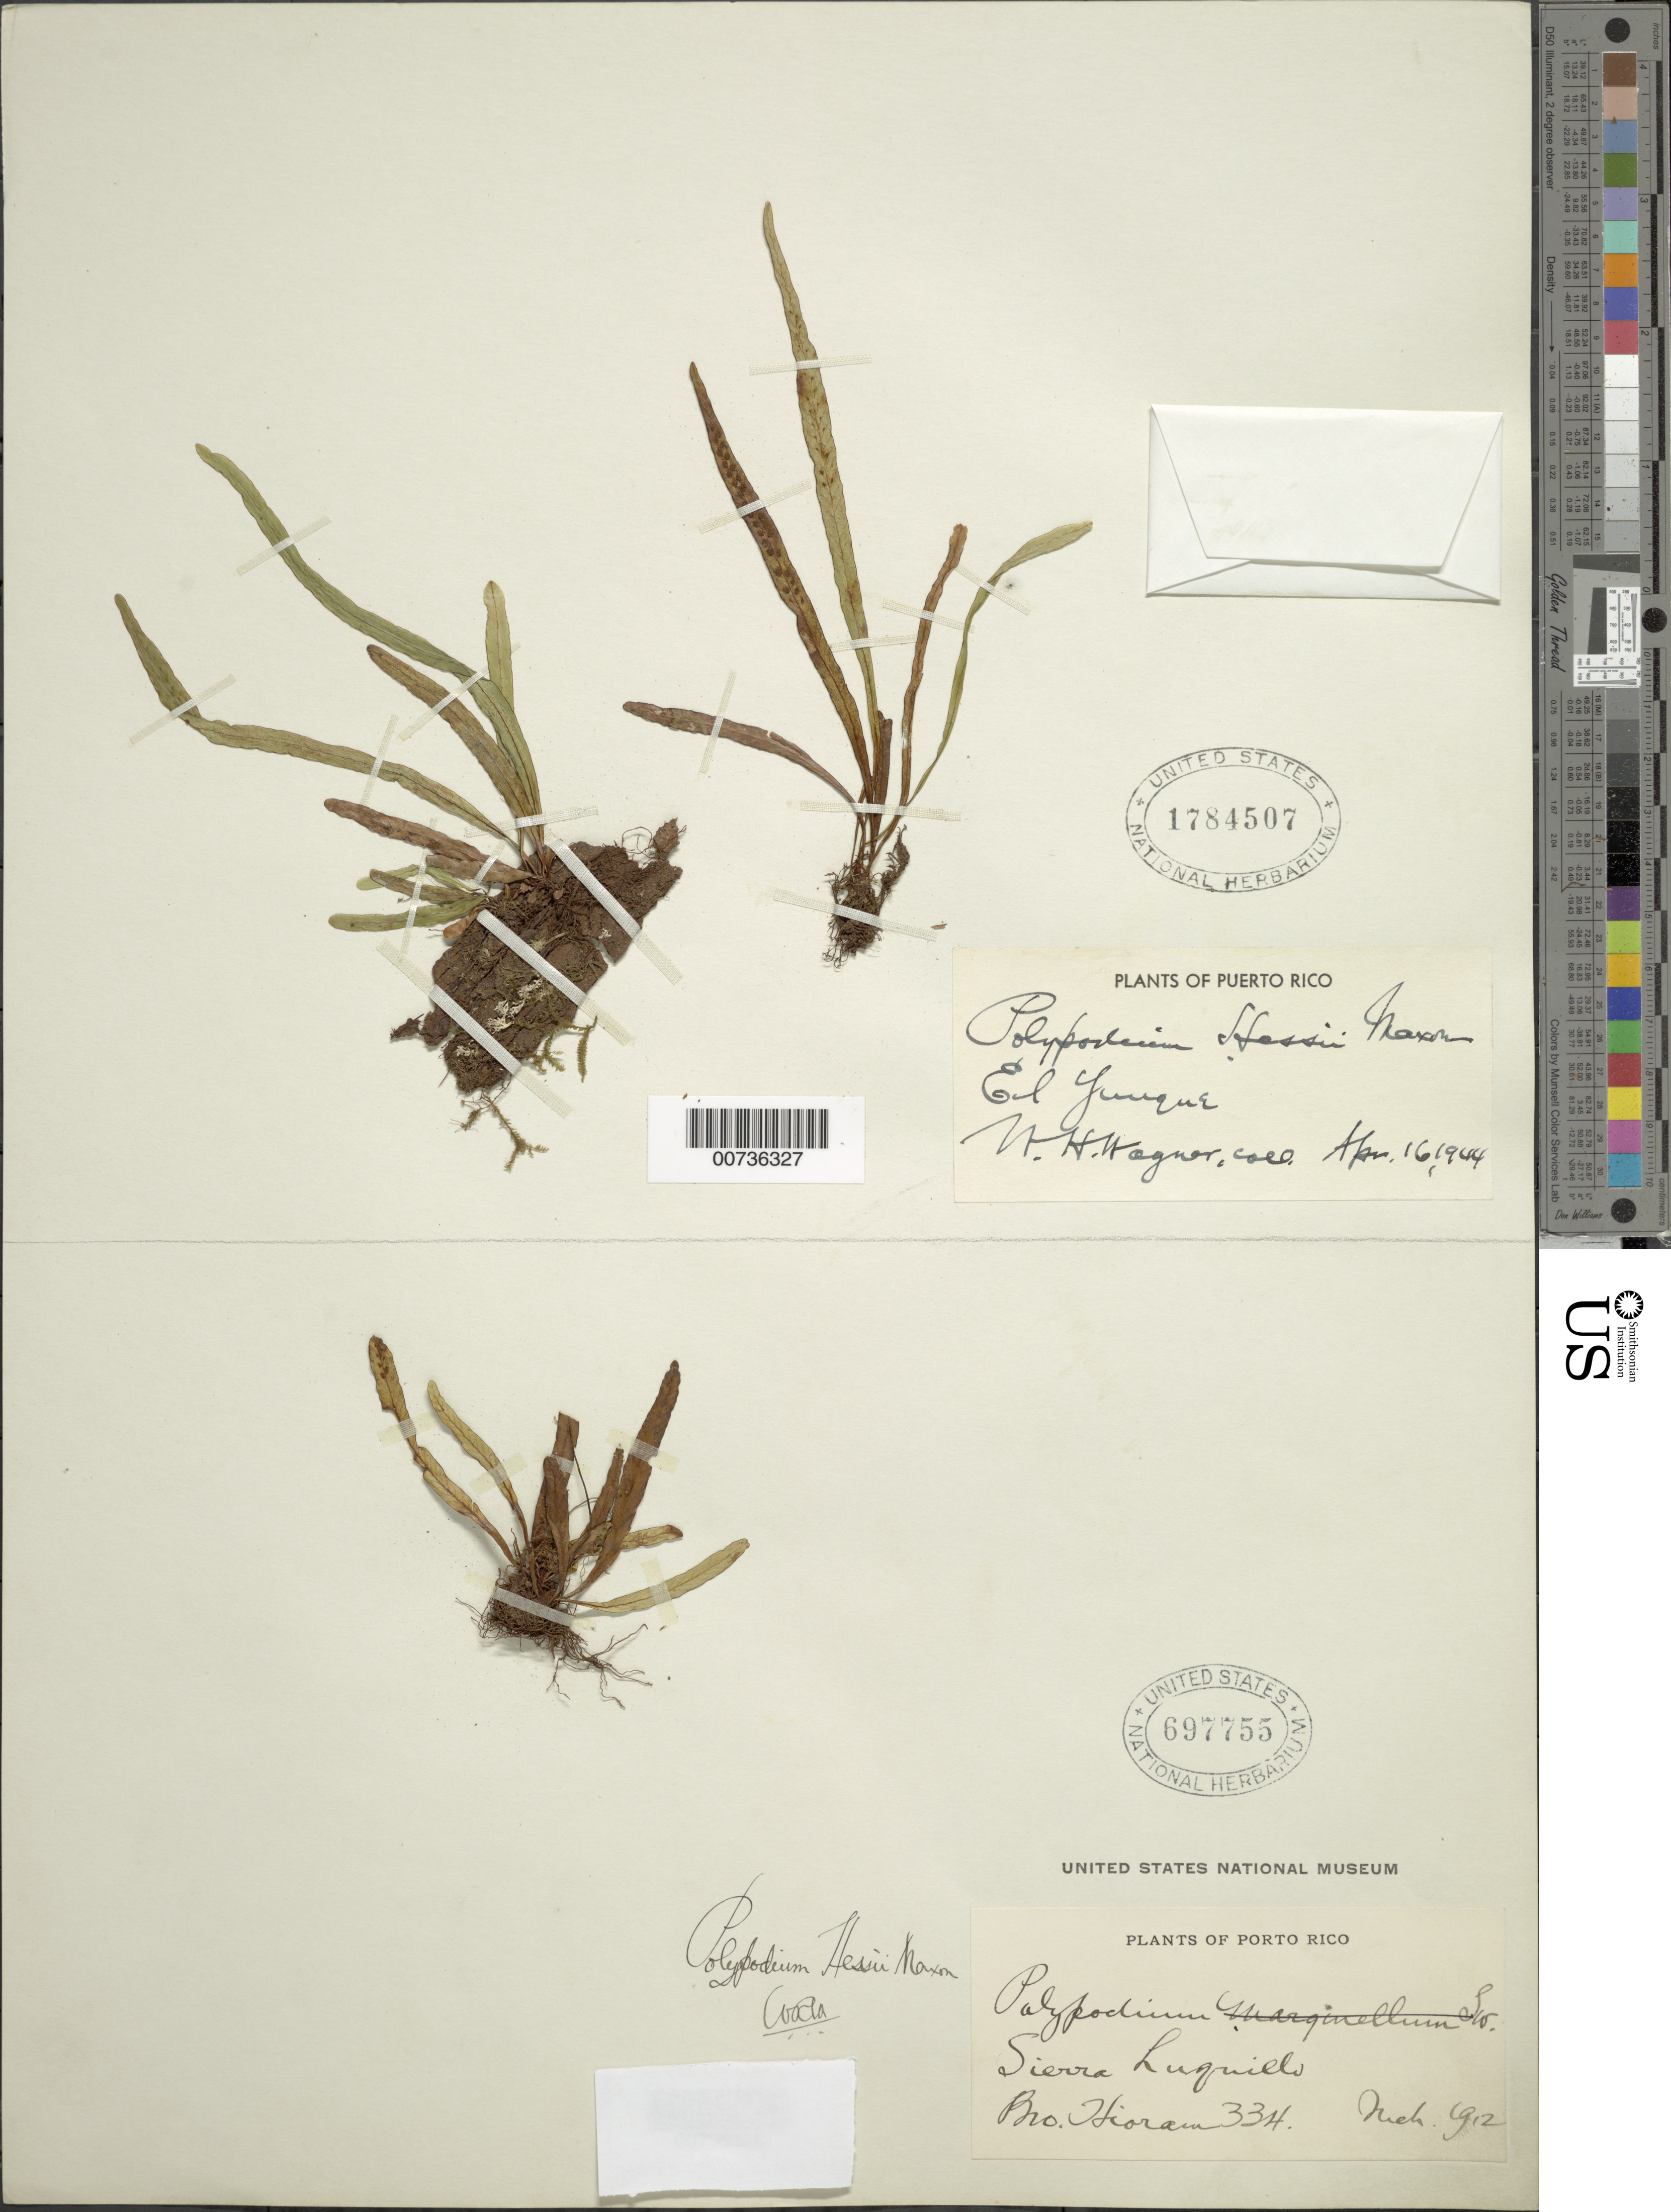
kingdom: Plantae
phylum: Tracheophyta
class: Polypodiopsida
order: Polypodiales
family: Polypodiaceae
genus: Grammitis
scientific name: Grammitis limbata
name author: Fée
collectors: W. H. Wagner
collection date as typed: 16 Apr 1944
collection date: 1944-04-16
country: Puerto Rico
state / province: Río Grande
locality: El Yunque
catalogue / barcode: US 1784507